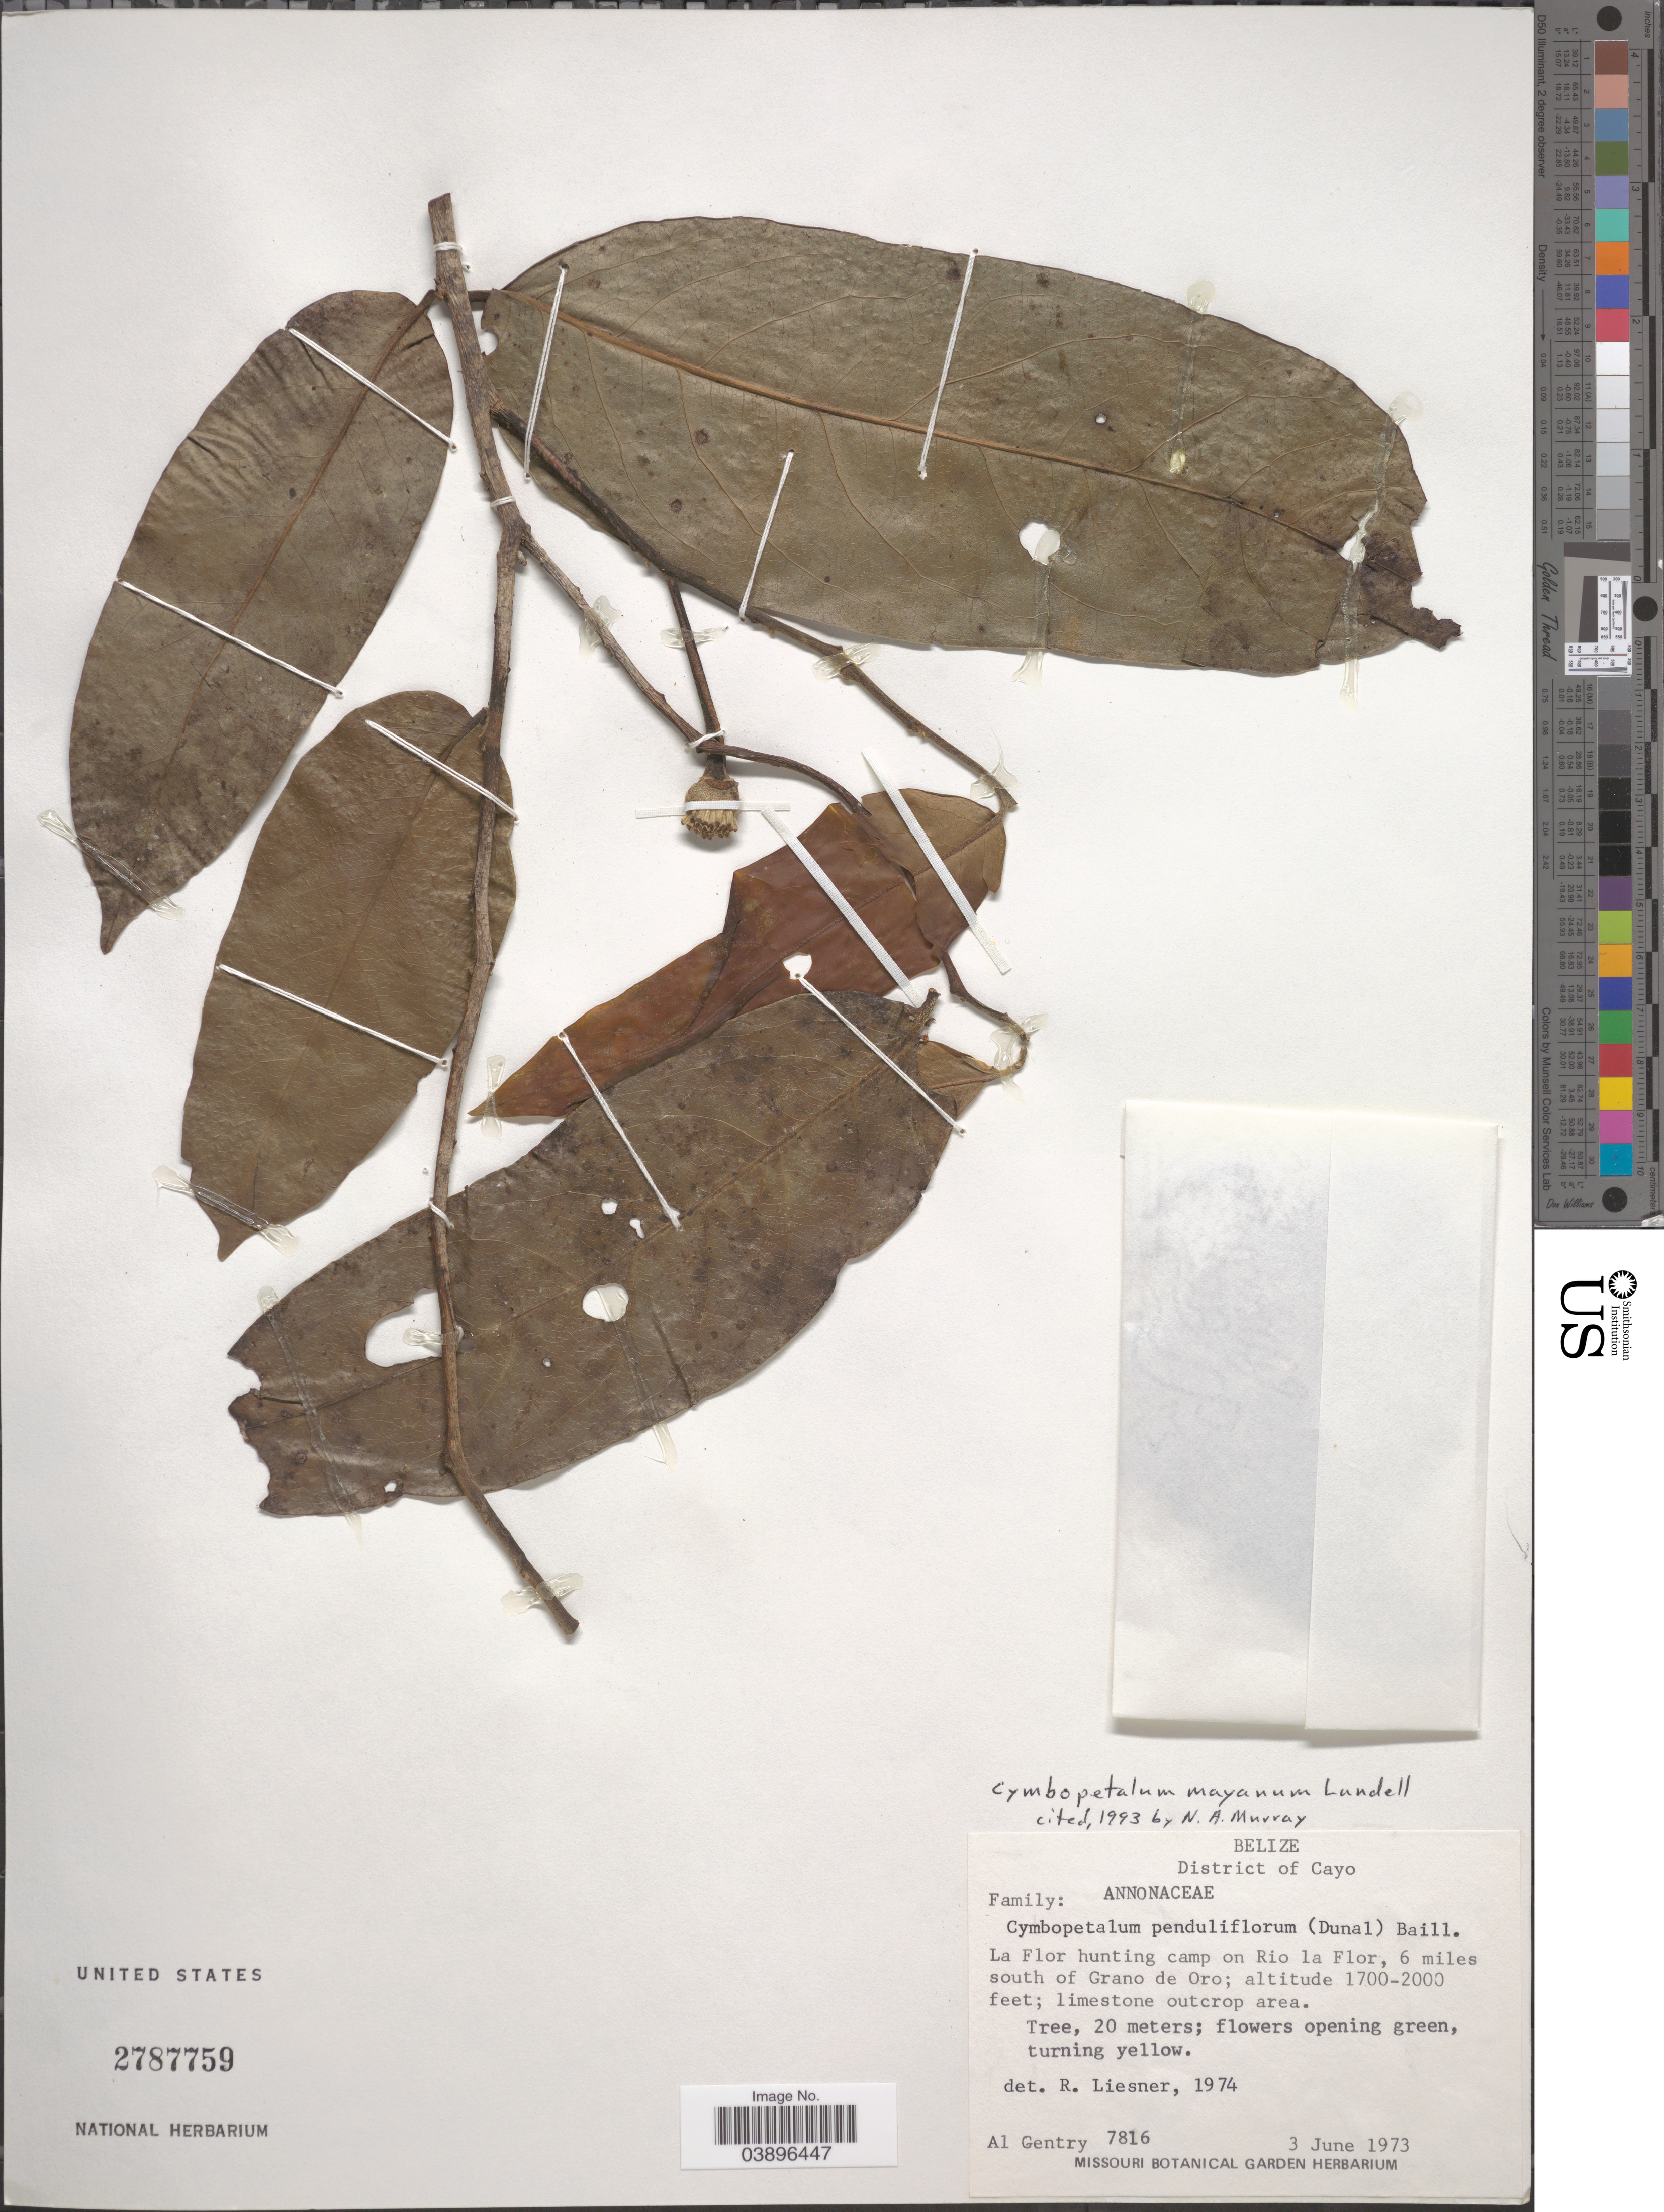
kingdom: Plantae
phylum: Tracheophyta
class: Magnoliopsida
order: Magnoliales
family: Annonaceae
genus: Cymbopetalum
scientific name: Cymbopetalum mayanum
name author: Lundell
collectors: A. H. Gentry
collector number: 7816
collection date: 1973-06-03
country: Belize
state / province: Cayo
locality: District of Cayo. La Flor hunting camp on Rio la Flor, 6 miles south of Gano de Oro.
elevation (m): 518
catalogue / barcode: US 2787759